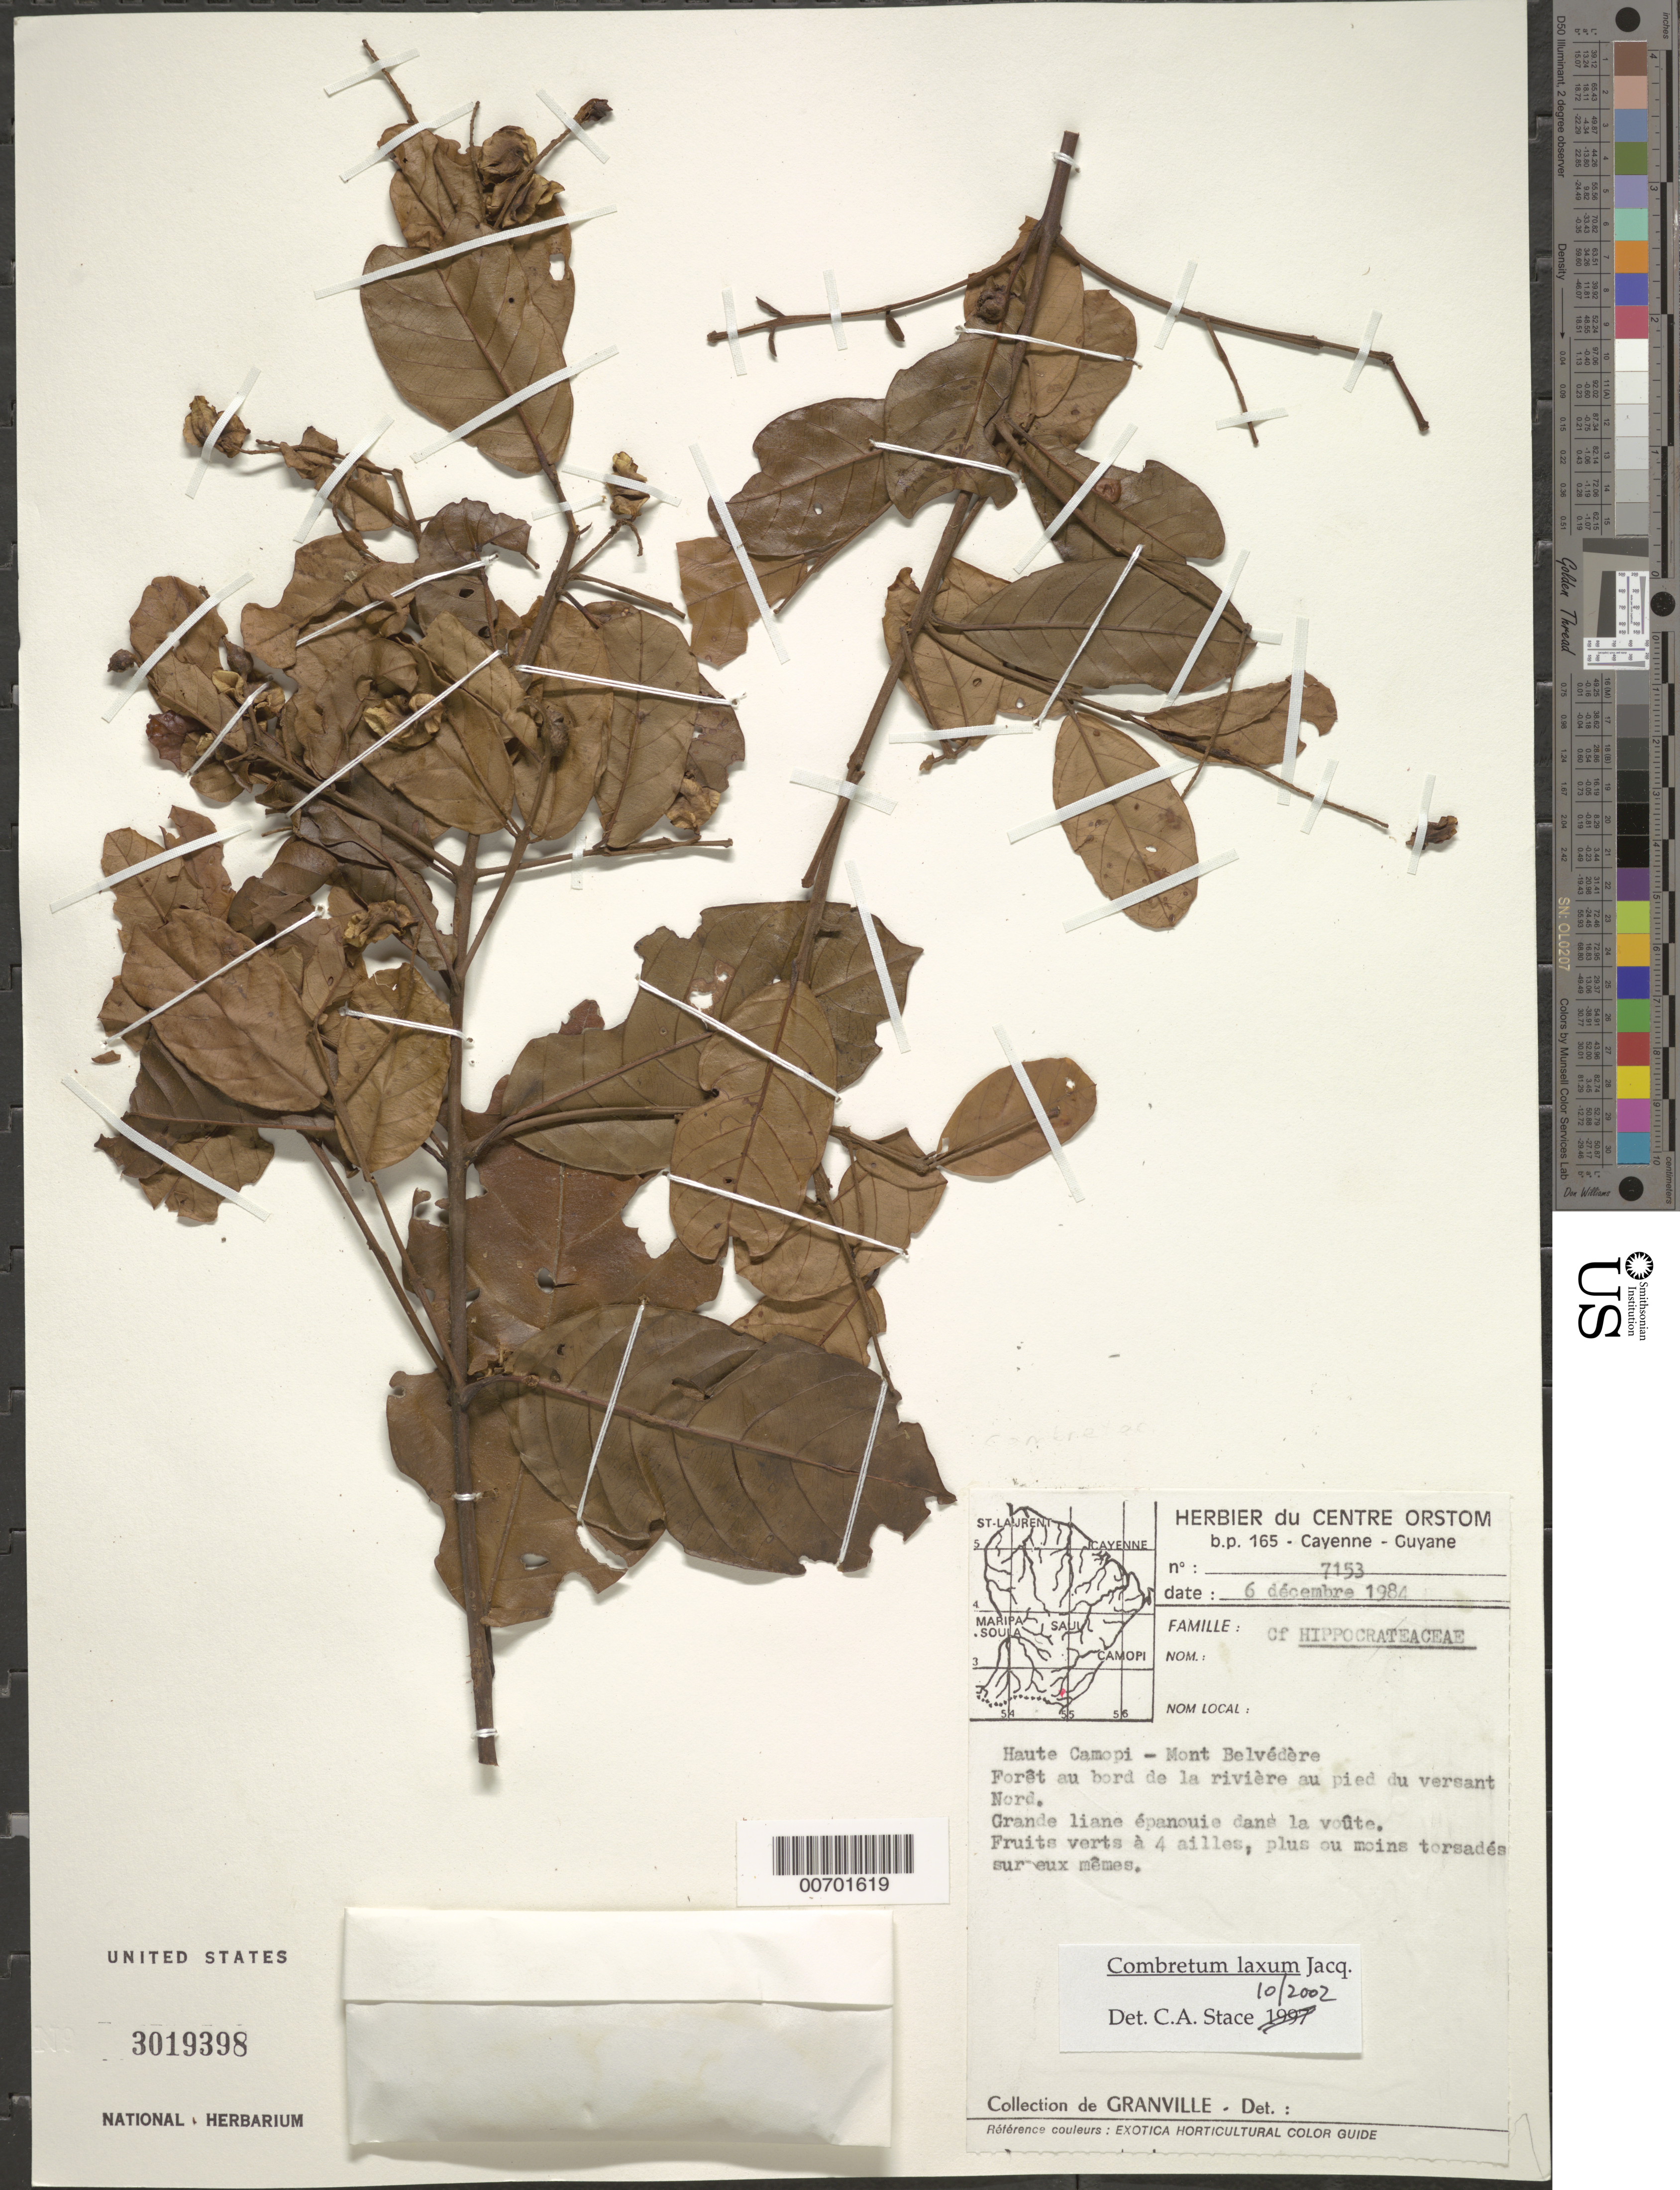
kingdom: Plantae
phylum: Tracheophyta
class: Magnoliopsida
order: Myrtales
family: Combretaceae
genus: Combretum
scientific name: Combretum laxum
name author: Jacq.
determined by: Stace, C. A.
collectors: J.-J. de Granville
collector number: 7153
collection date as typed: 6-Dec-84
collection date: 1984-12-06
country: French Guiana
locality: Mont Belvédère, haute Camopi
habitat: Forêt au bord de la riviere au pied du versant nord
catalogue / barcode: US 3019398